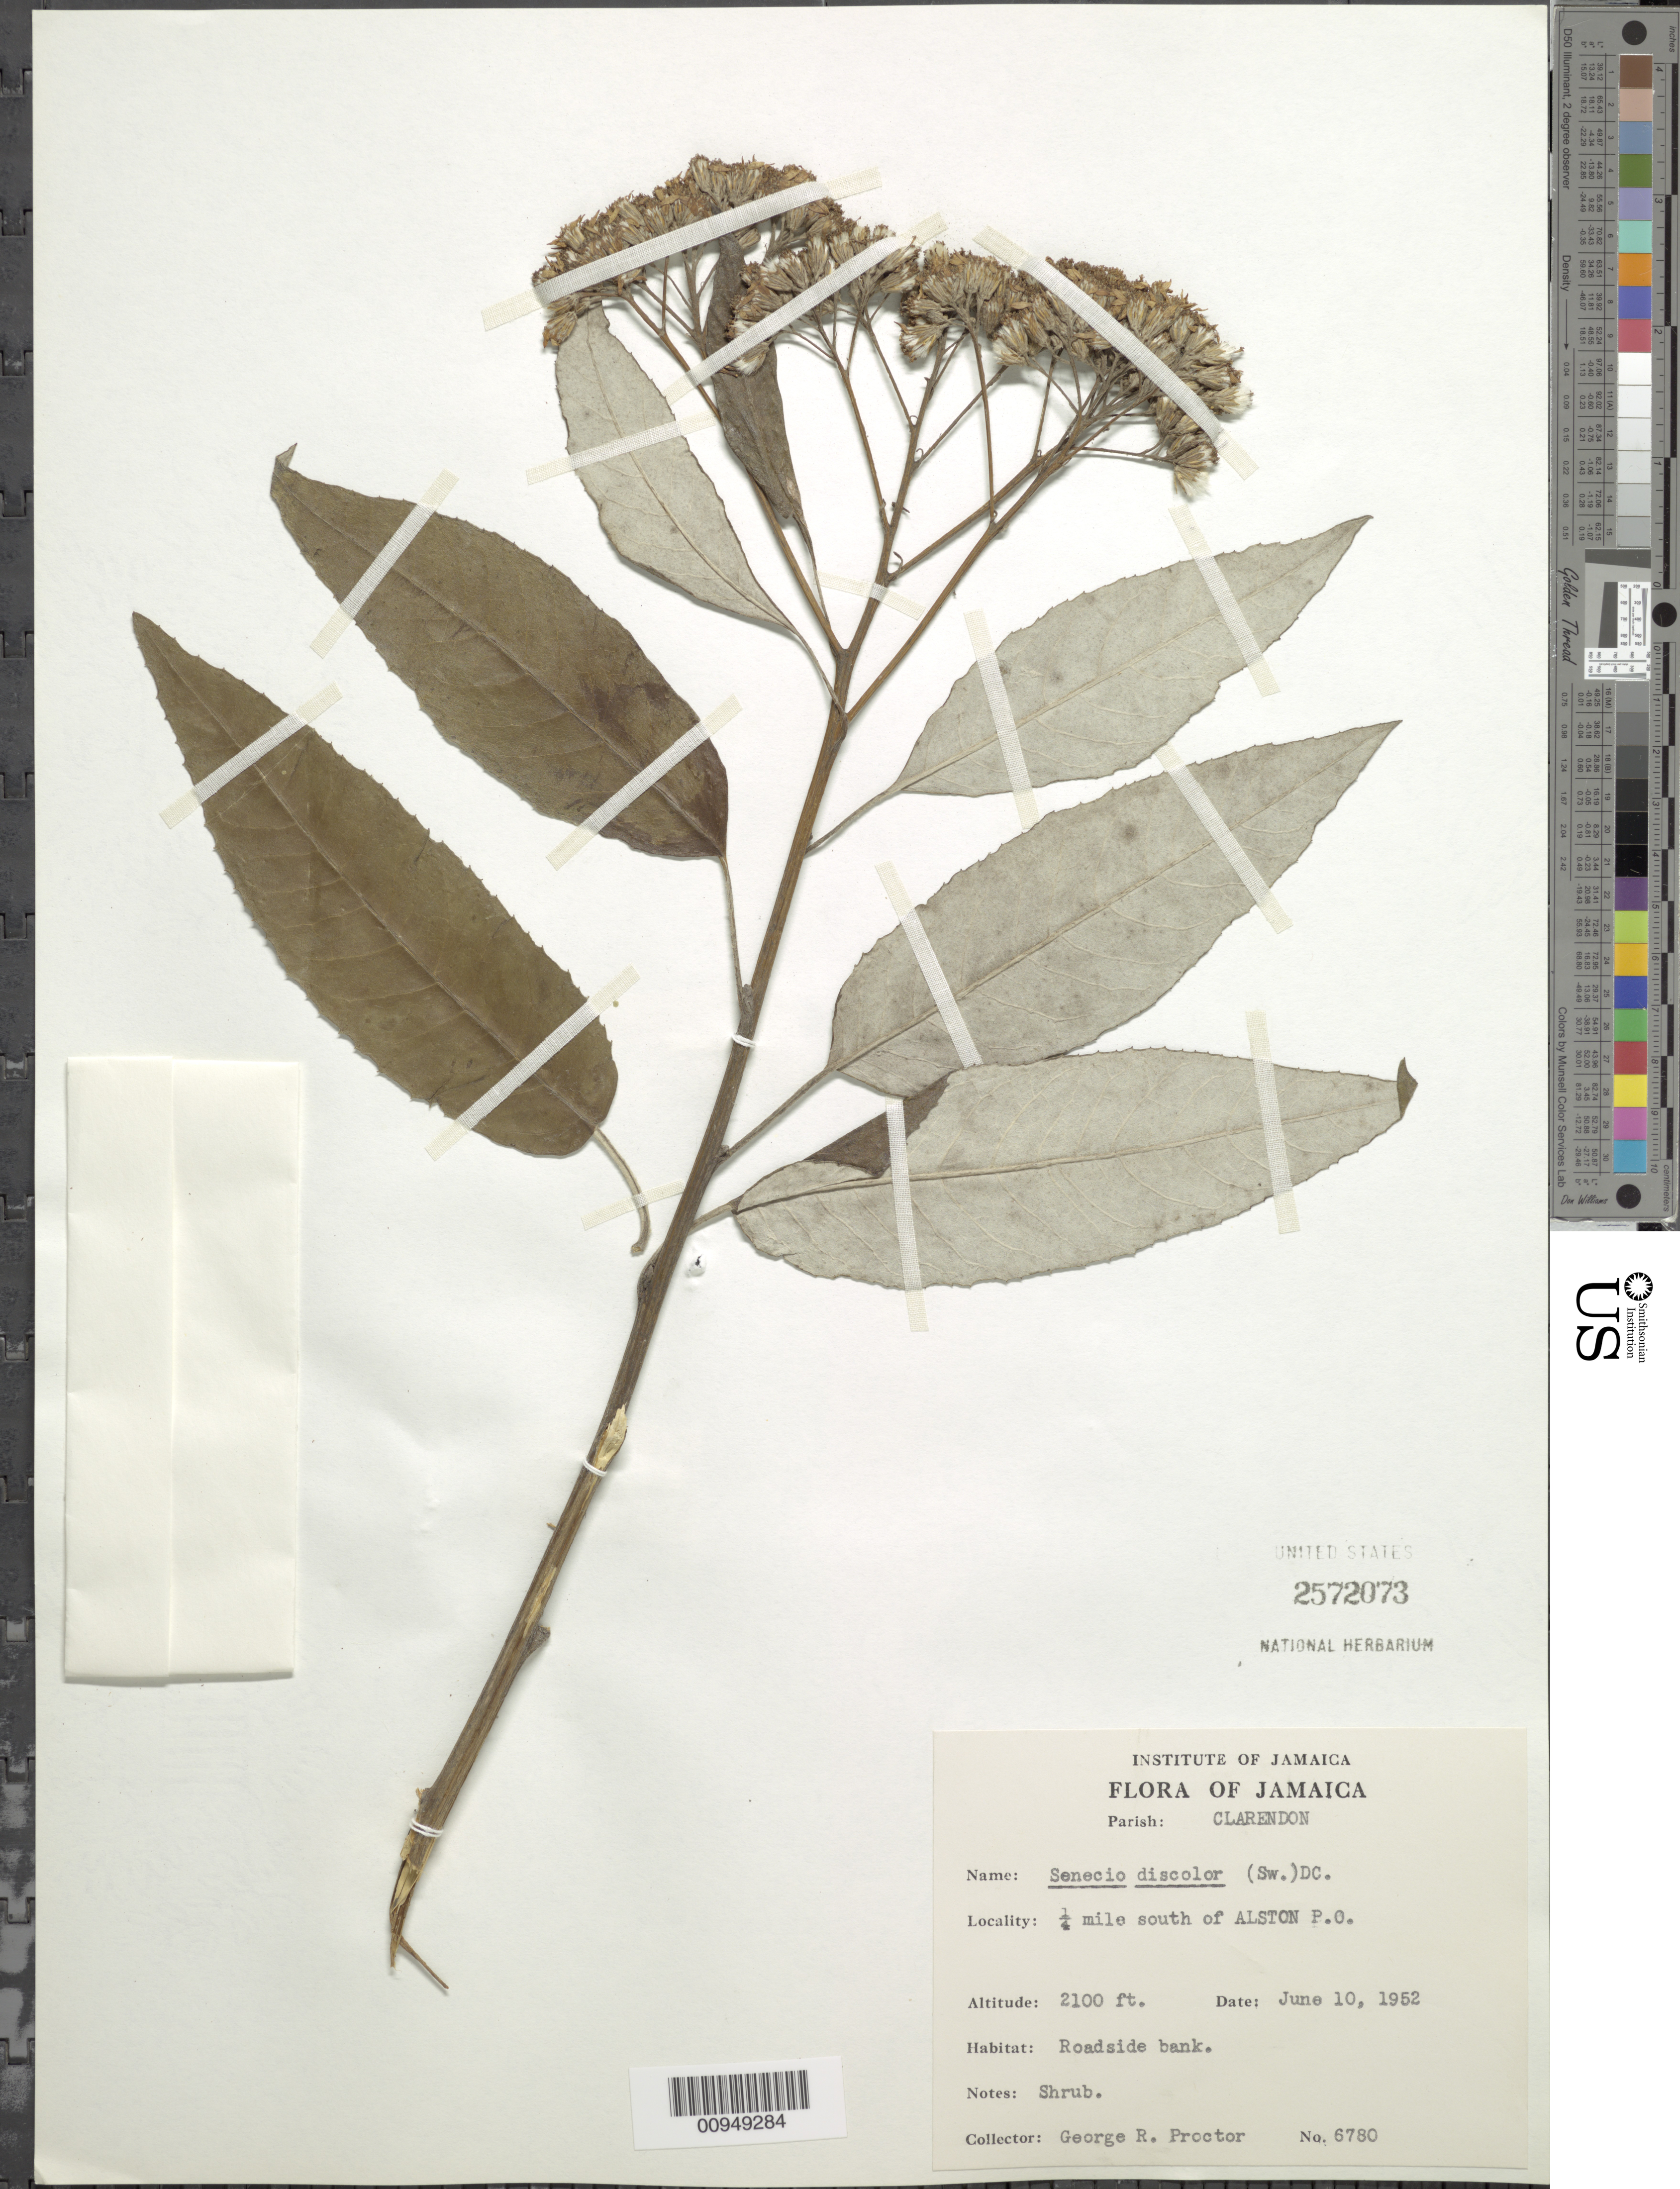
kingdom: Plantae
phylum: Tracheophyta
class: Magnoliopsida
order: Asterales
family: Asteraceae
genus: Senecio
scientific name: Senecio discolor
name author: (Sw.) DC.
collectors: G. R. Proctor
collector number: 6780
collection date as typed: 10 Jun 1952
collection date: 1952-06-10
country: Jamaica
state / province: Clarendon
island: Jamaica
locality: Roadside bank 1/4 mi S of Alston P.O.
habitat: Roadside bank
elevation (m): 640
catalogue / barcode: US 2572073